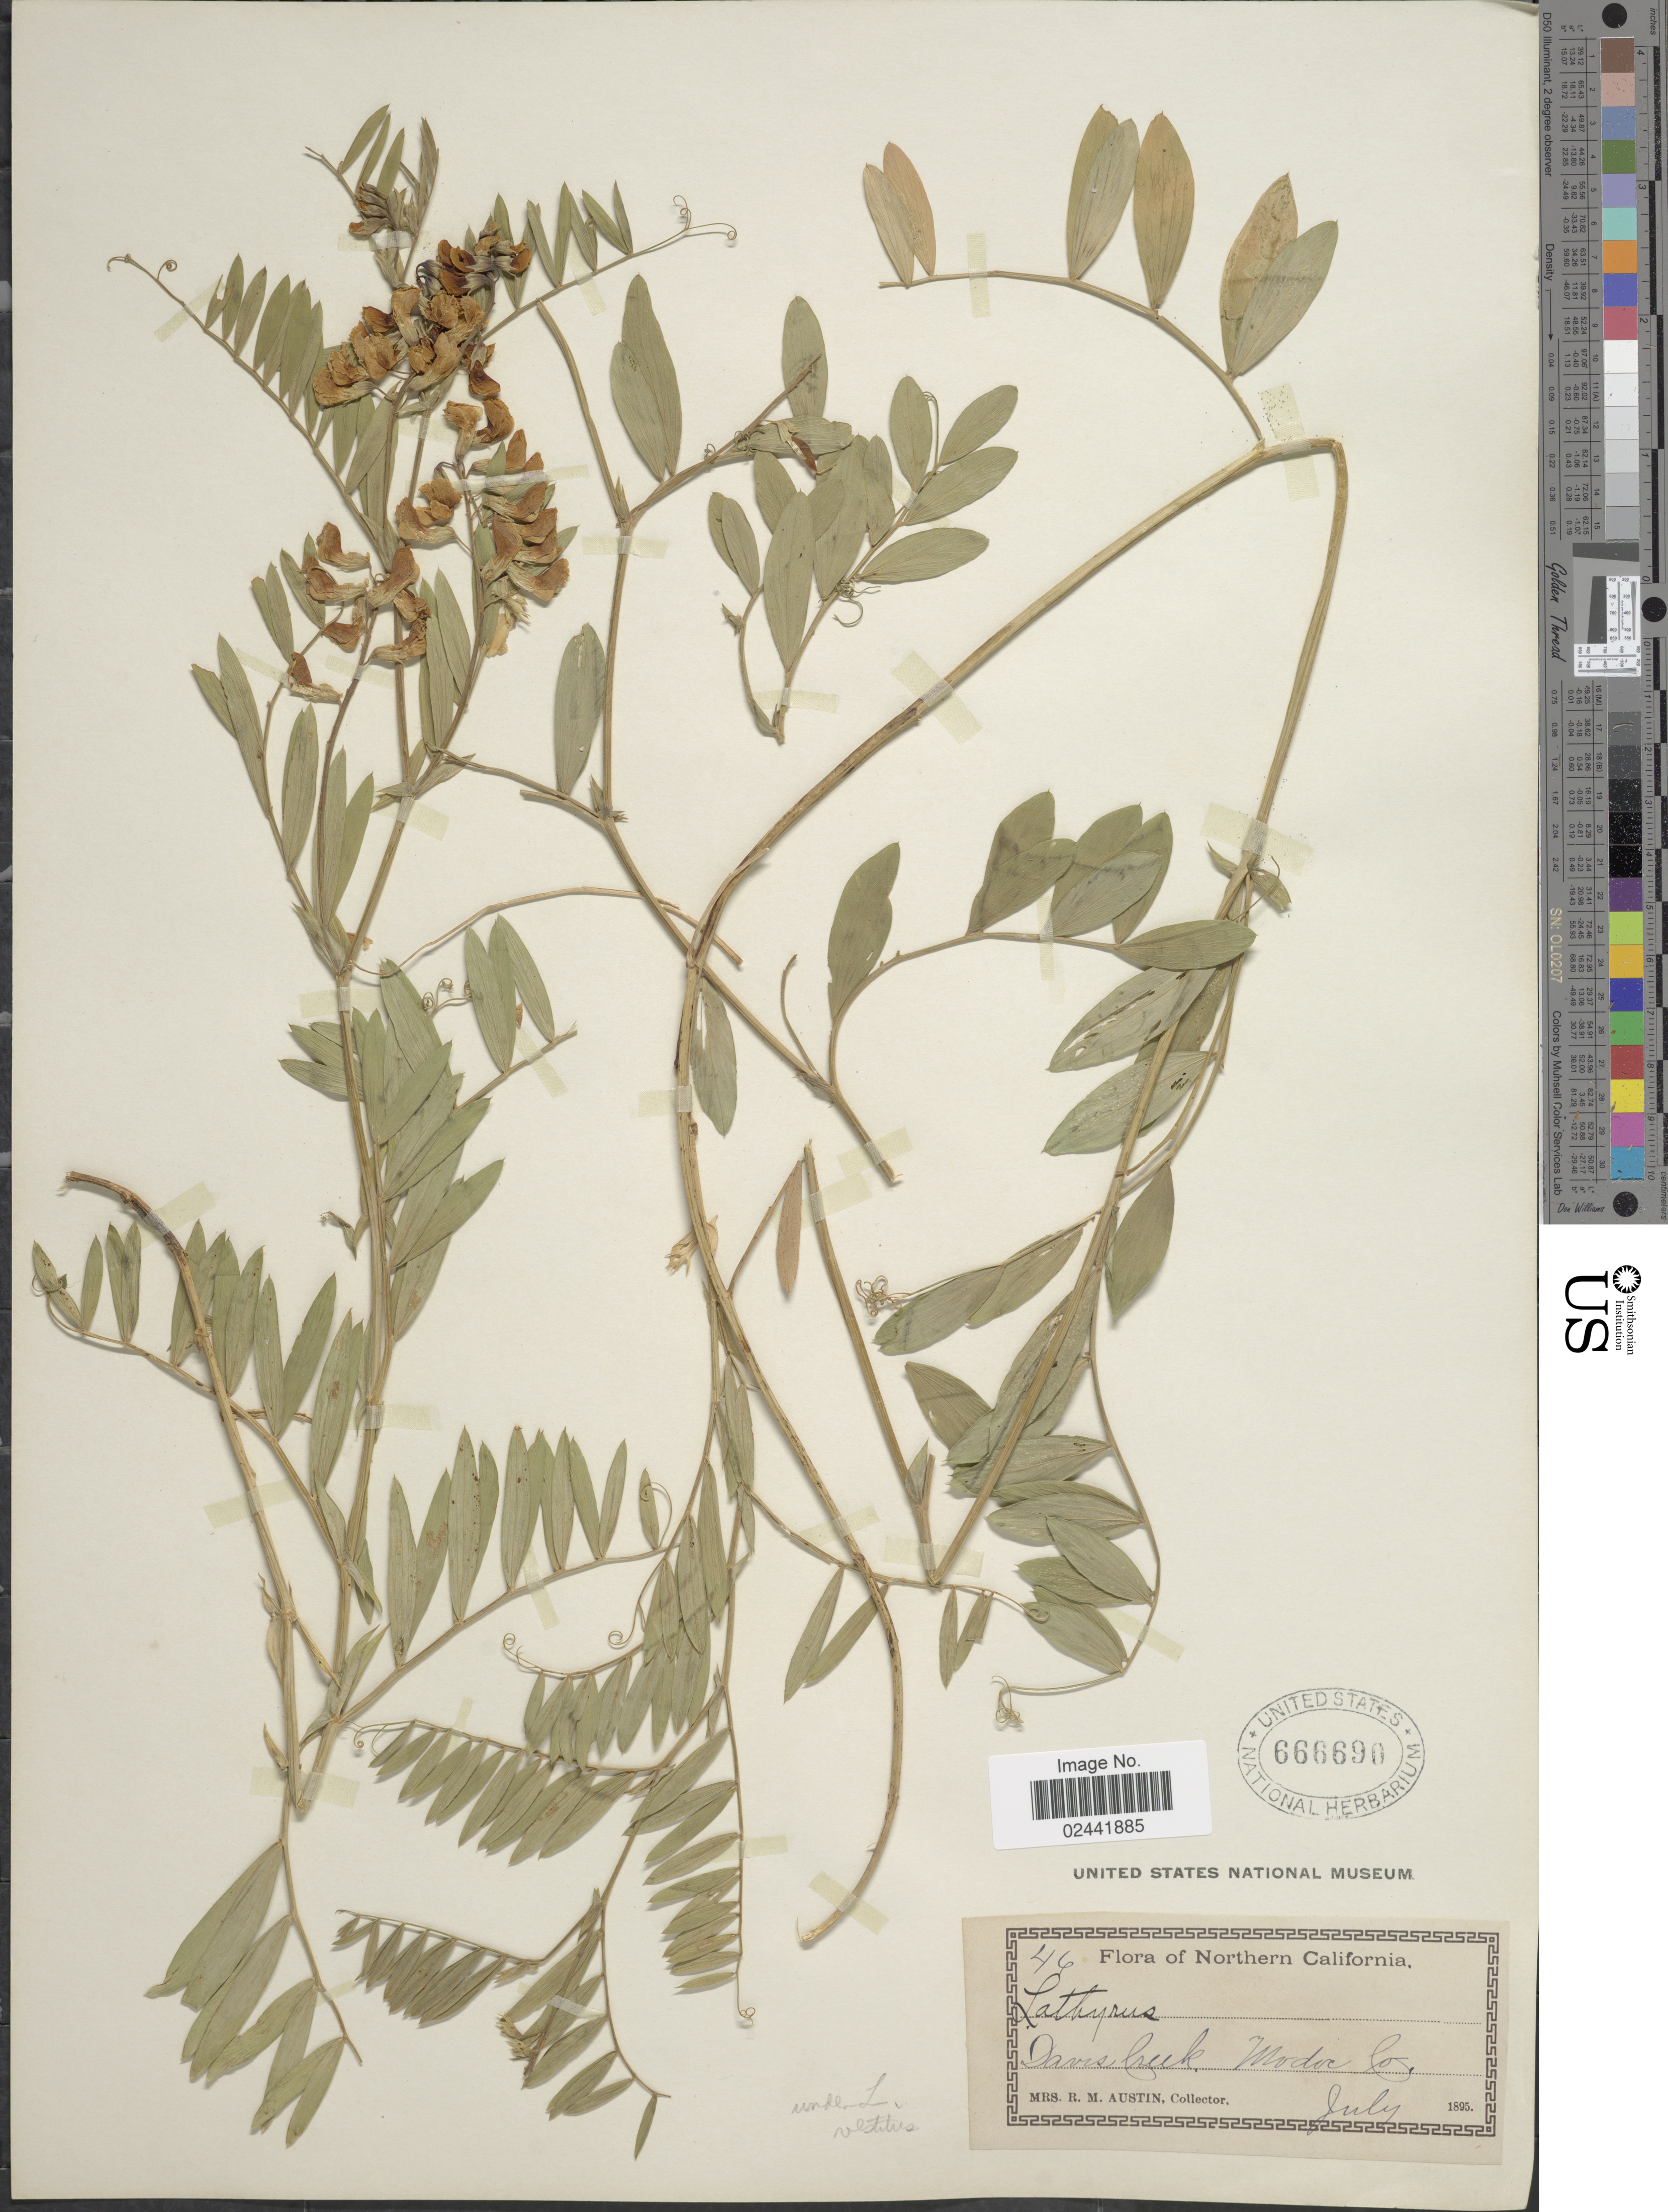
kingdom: Plantae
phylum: Tracheophyta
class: Magnoliopsida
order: Fabales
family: Fabaceae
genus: Lathyrus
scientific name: Lathyrus vestitus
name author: Nutt.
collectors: R. Austin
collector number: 46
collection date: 1895-07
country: United States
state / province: California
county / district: Modoc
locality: Northern California. Davis Creek. Modoc Co.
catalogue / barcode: US 666690